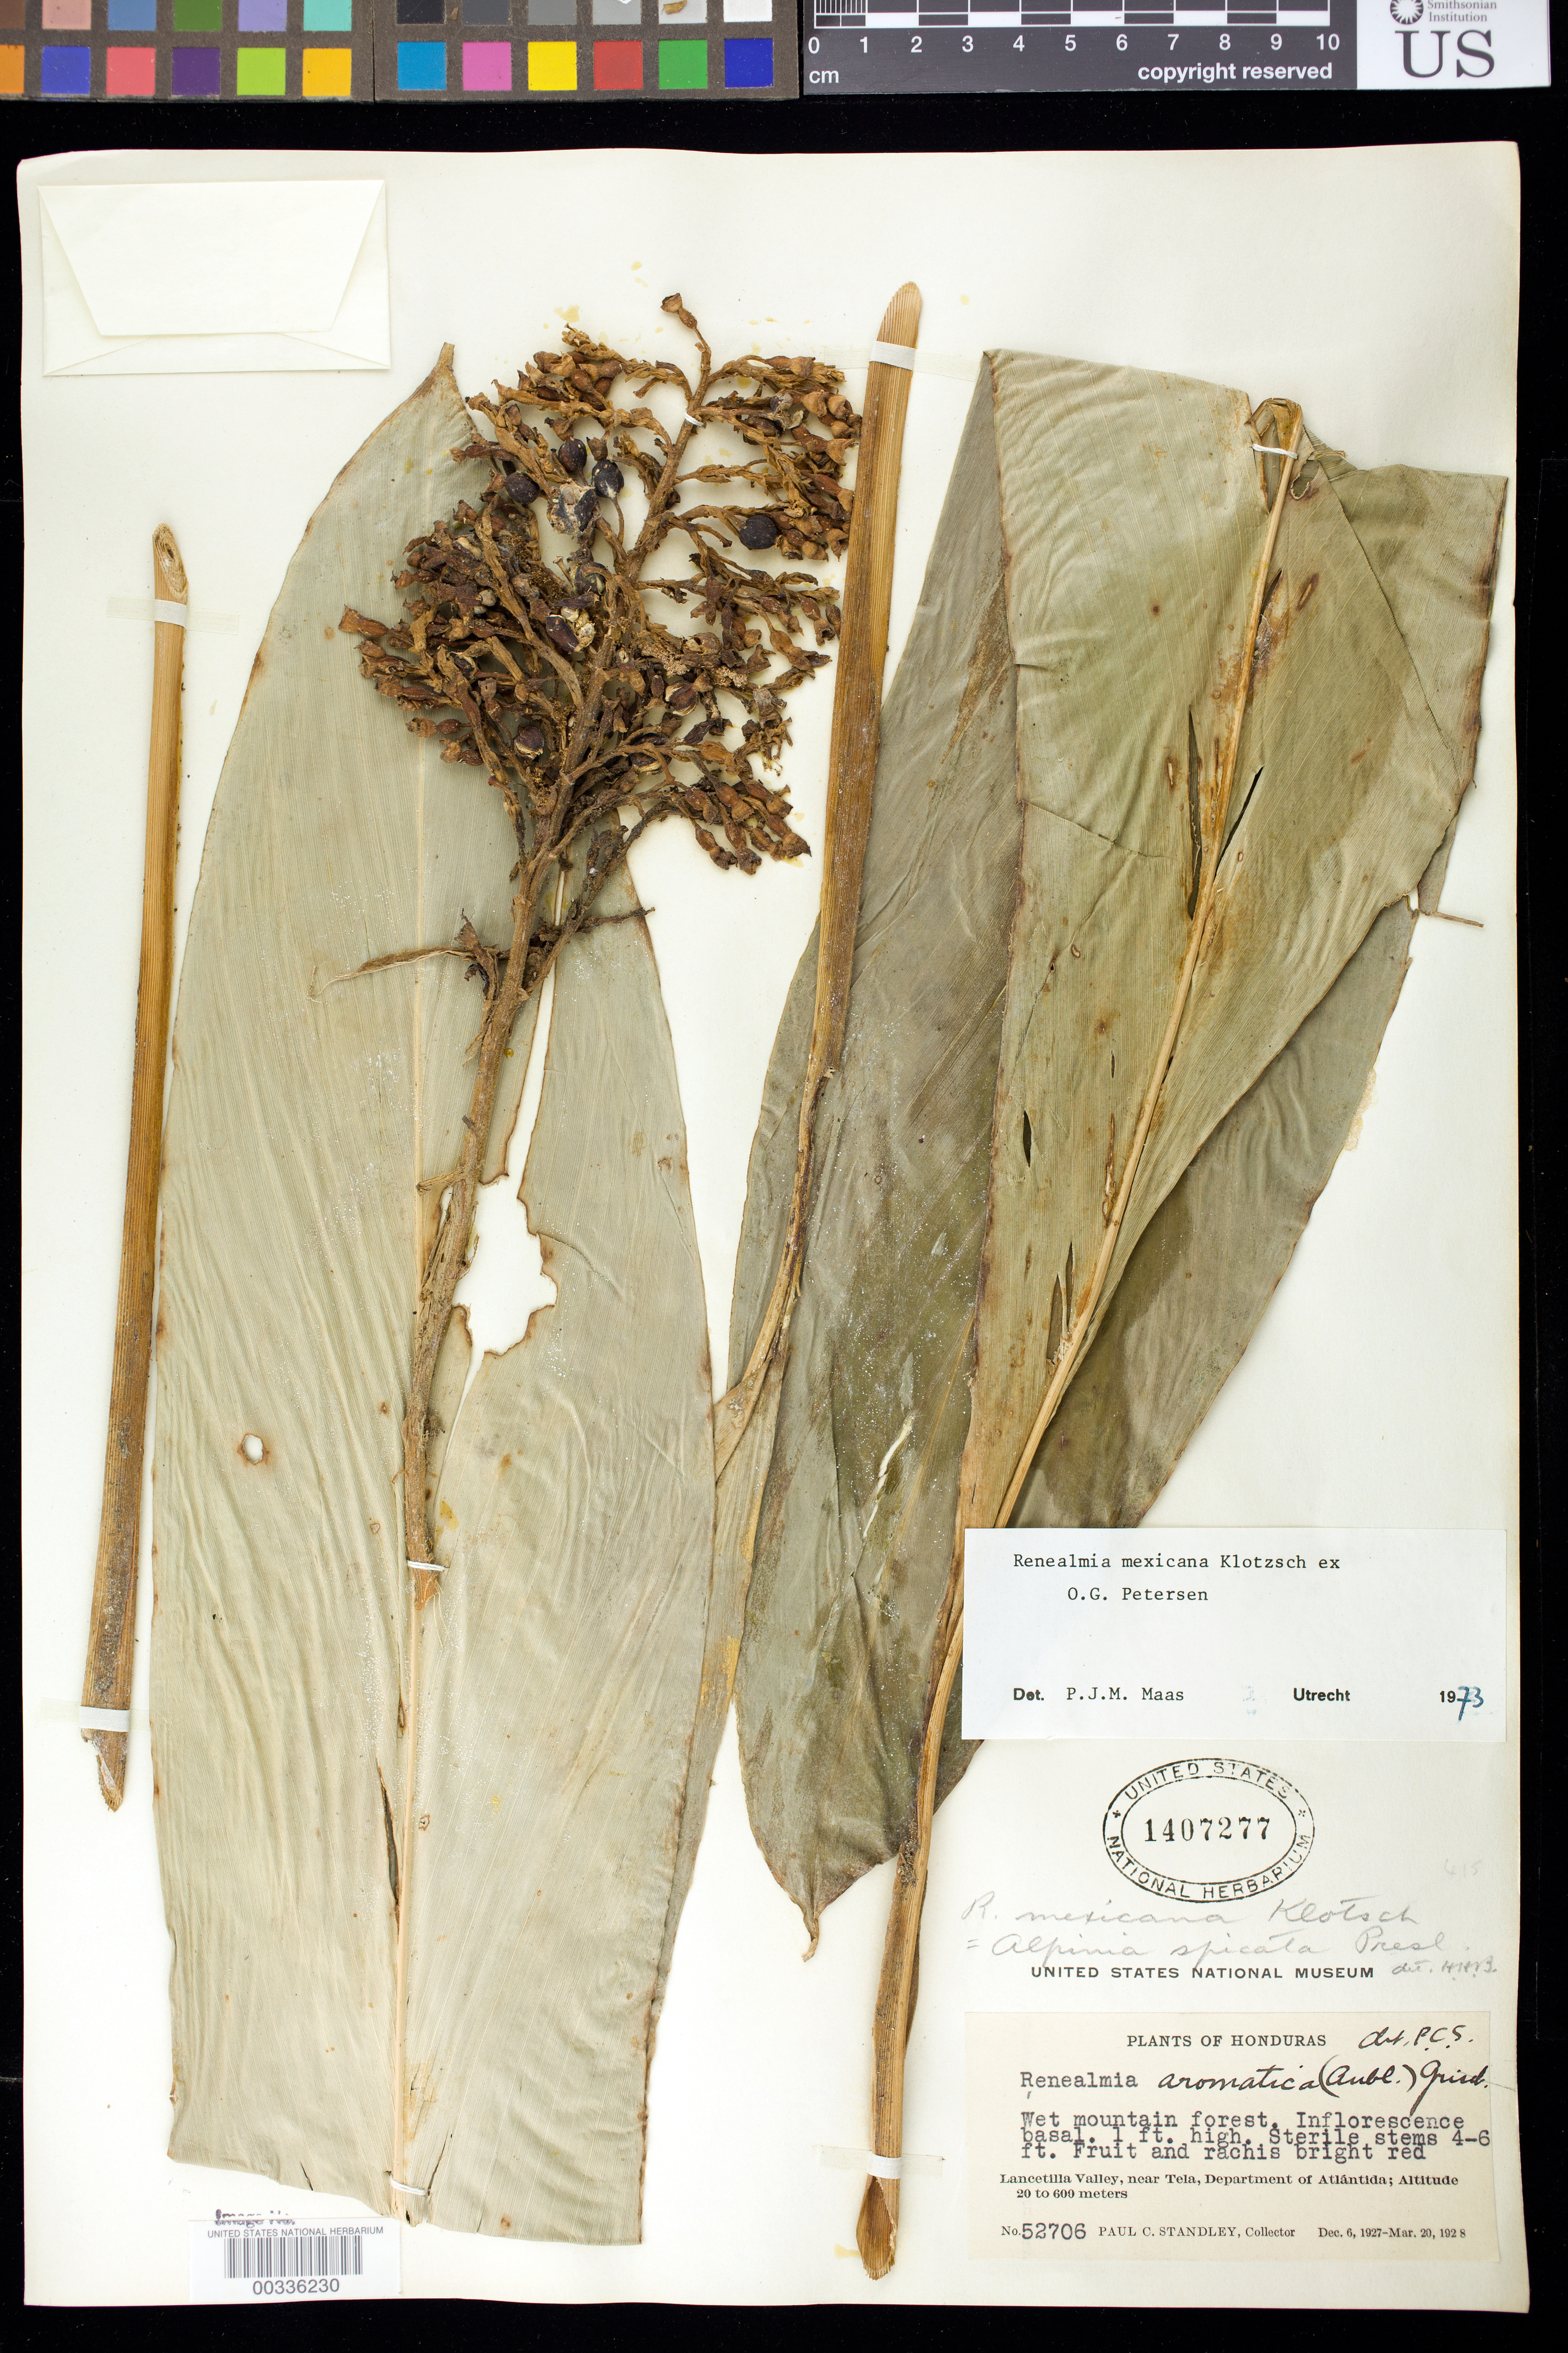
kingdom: Plantae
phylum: Tracheophyta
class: Liliopsida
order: Zingiberales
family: Zingiberaceae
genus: Renealmia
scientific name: Renealmia mexicana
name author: Klotzsch ex Petersen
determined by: Maas, Paul J. M.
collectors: P. C. Standley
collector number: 52706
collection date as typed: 06 Dec 1927 to 20 Mar 1928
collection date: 1927-12-06/1928-03-20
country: Honduras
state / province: Atlántida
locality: Lancetilla Valley, near Tela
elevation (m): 20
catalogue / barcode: US 1407277